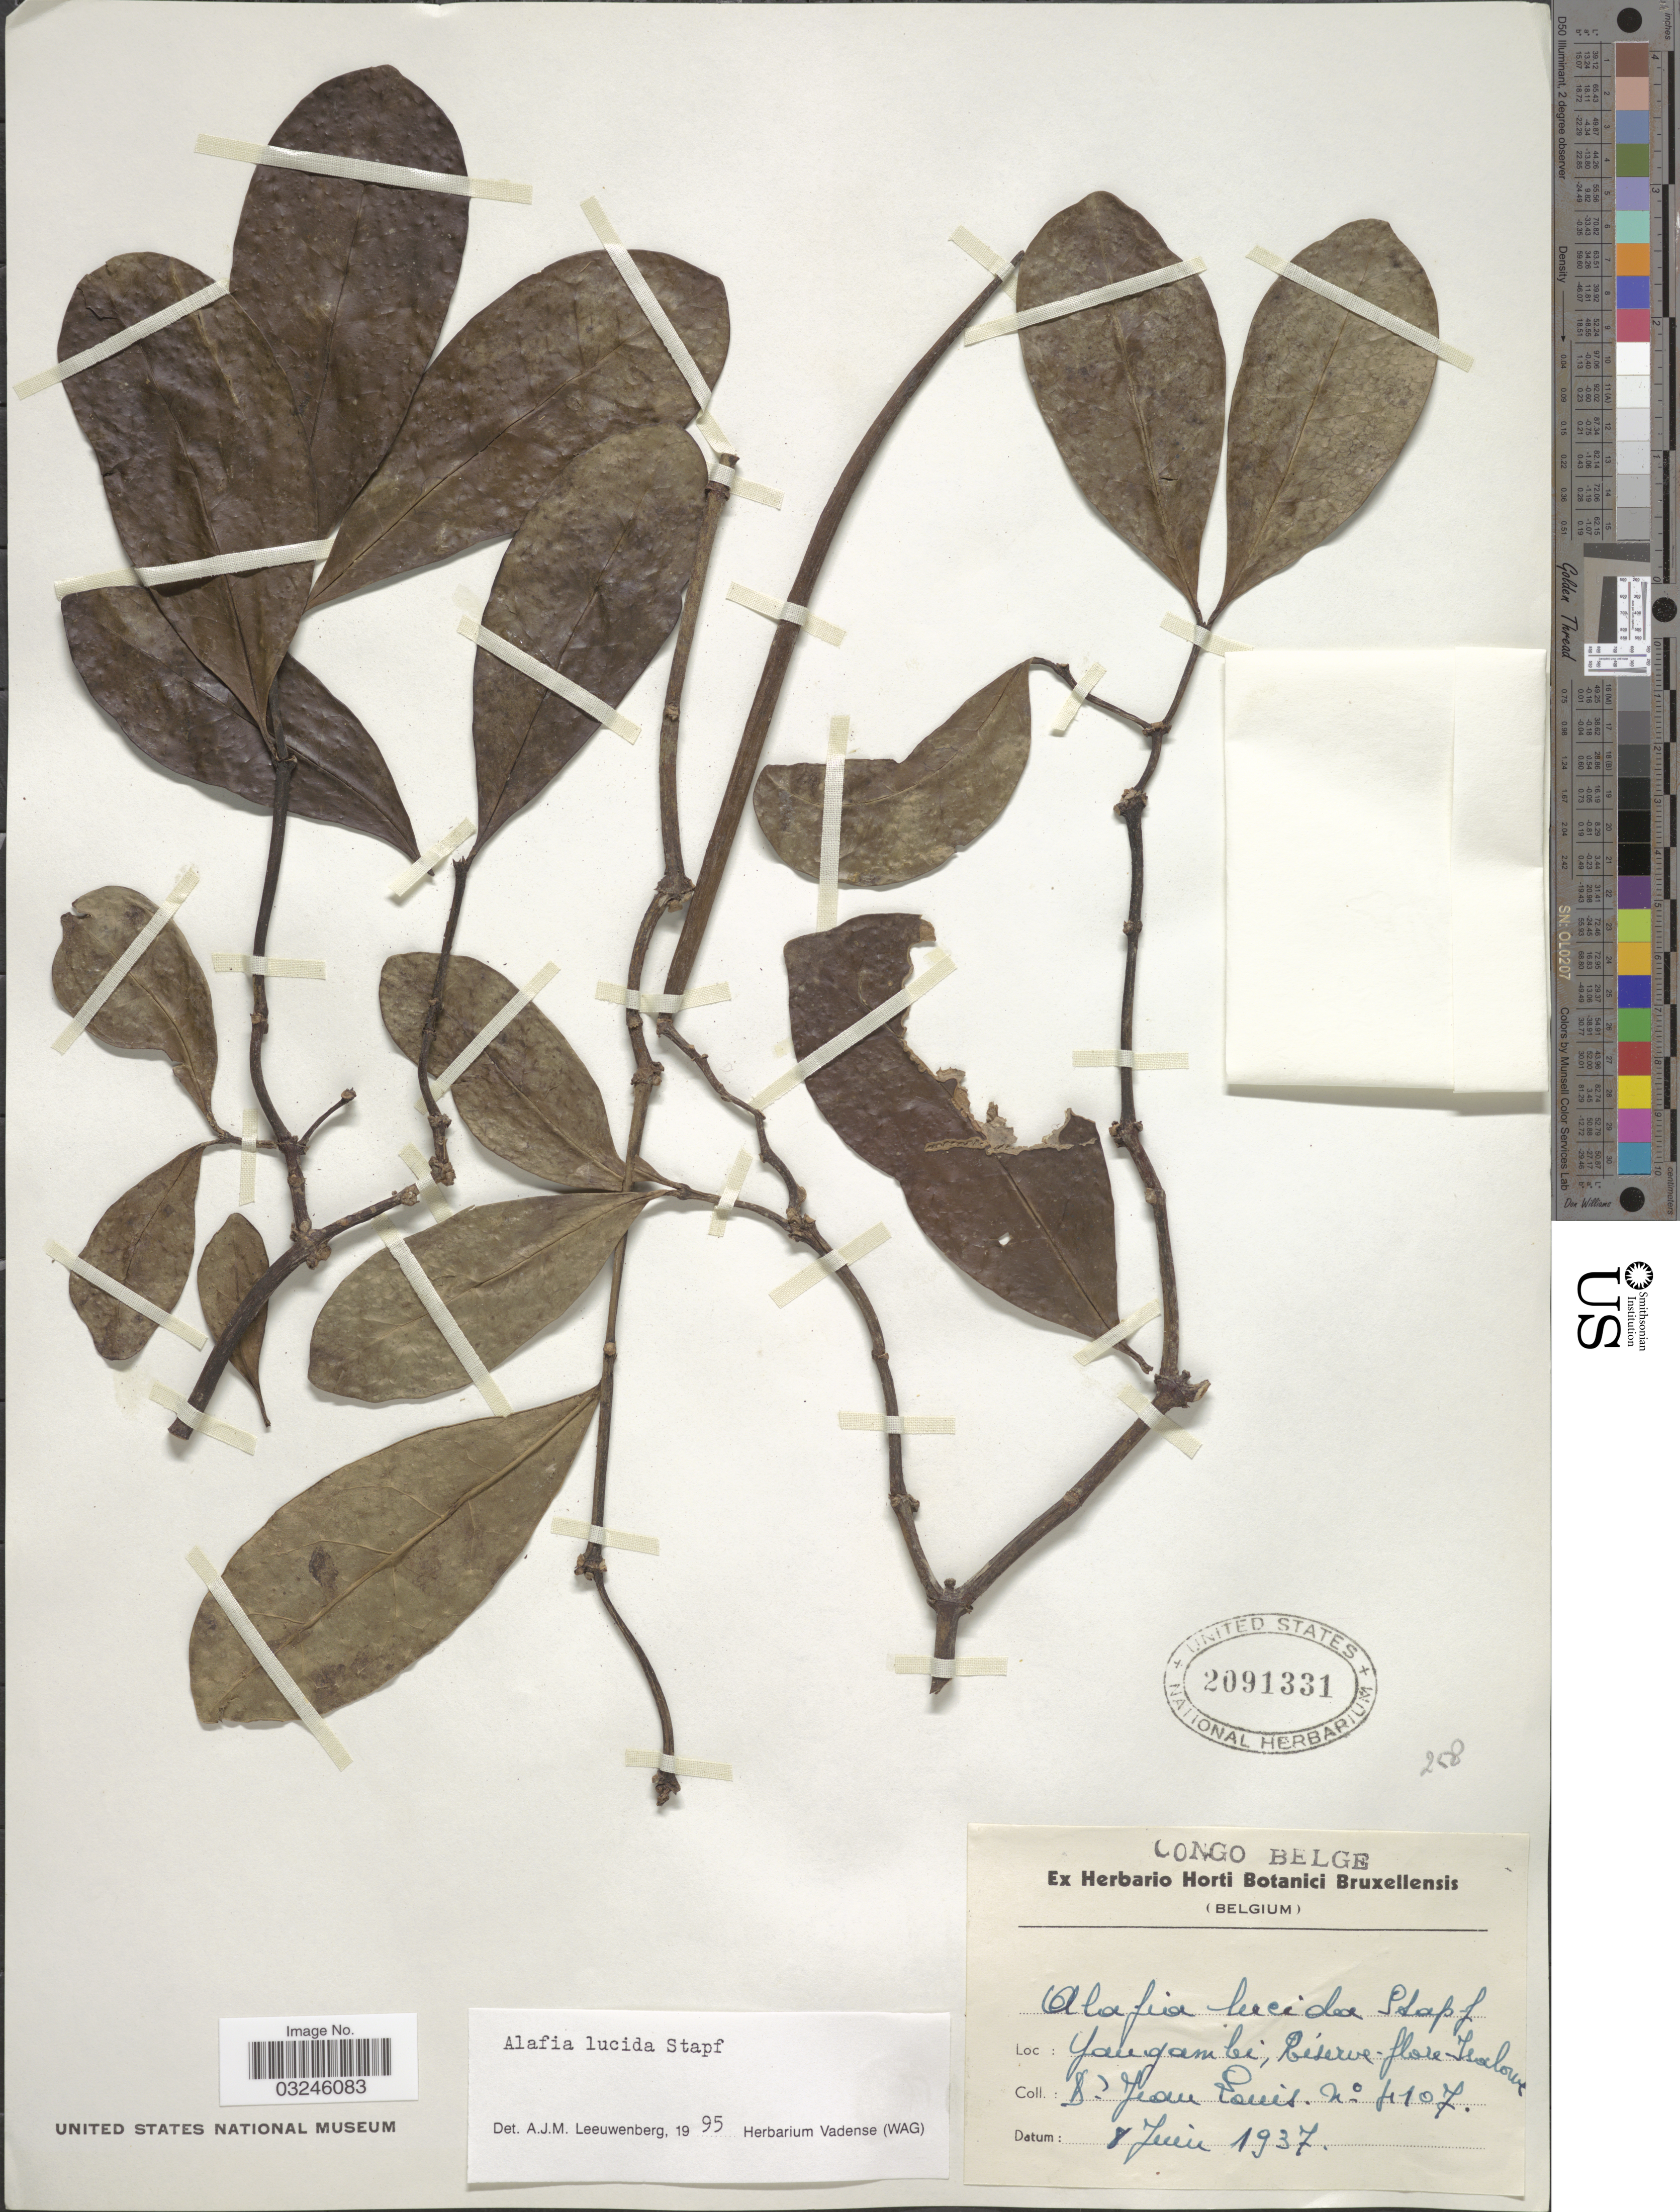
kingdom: Plantae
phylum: Tracheophyta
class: Magnoliopsida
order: Gentianales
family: Apocynaceae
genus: Alafia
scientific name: Alafia lucida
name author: Stapf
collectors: J. Louis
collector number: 4107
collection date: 1937-06-08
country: Congo, Democratic Republic of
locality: Yangambi, Réserve - flore Isalowe.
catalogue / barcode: US 2091331